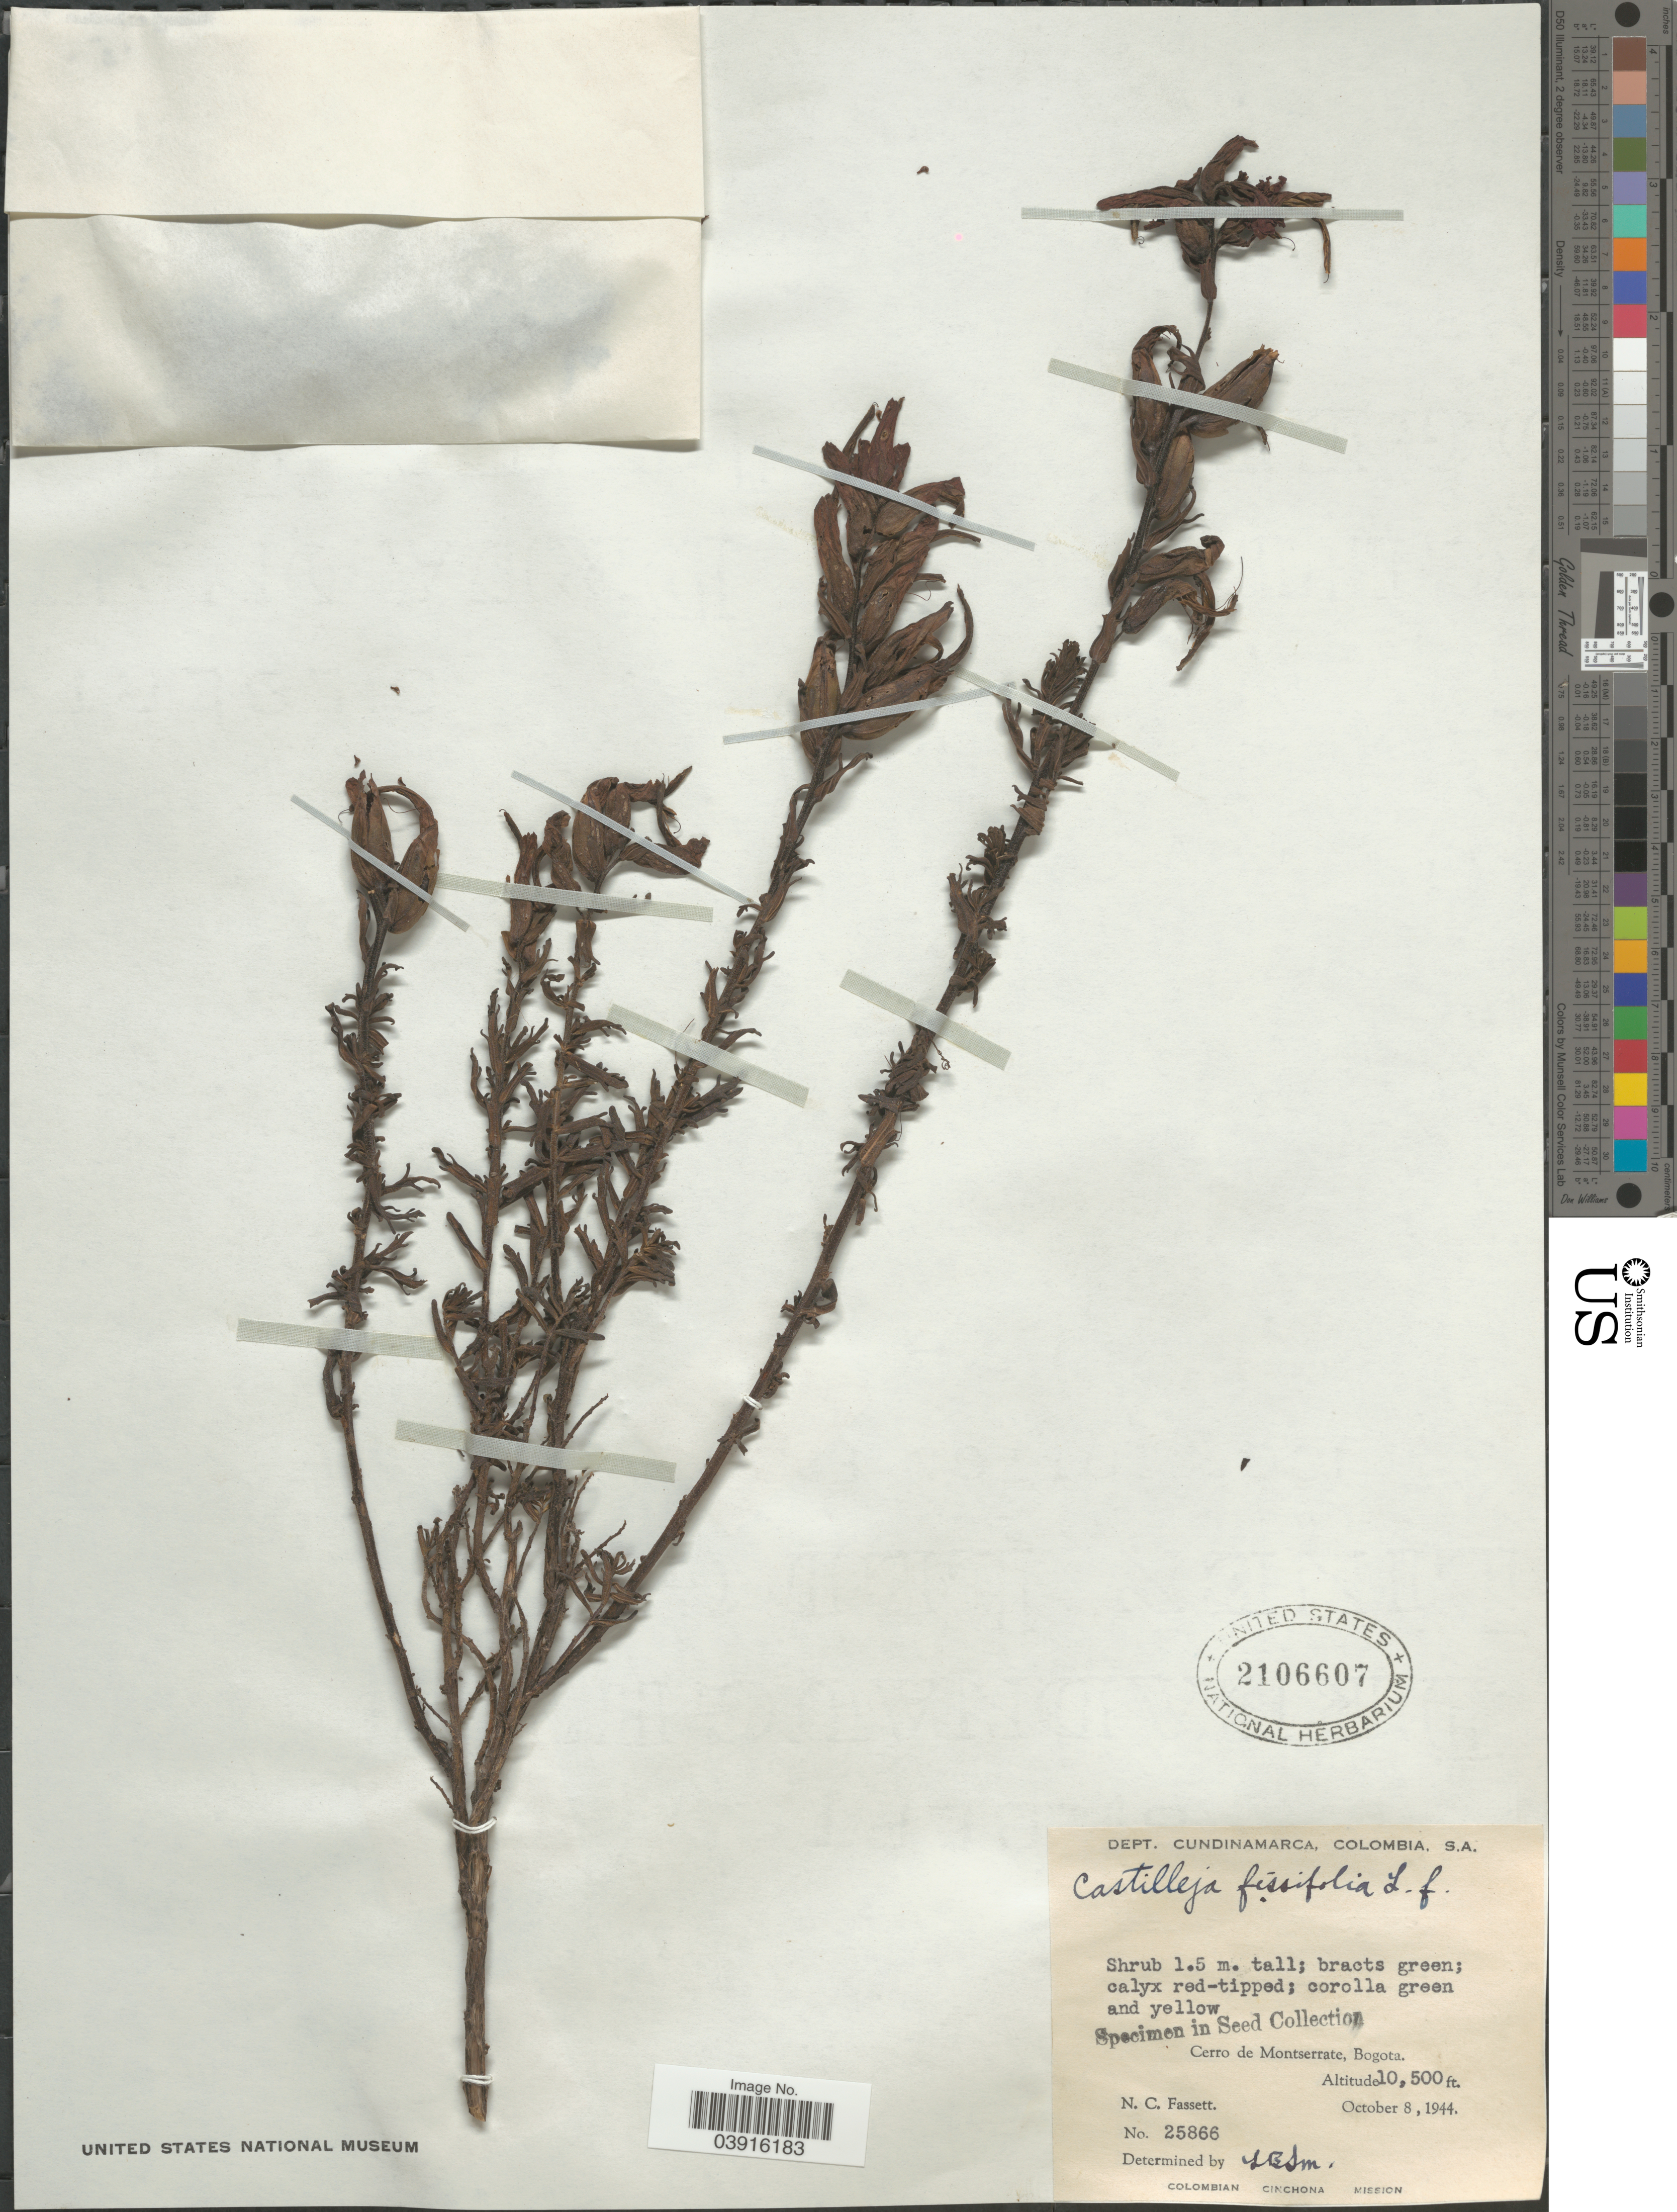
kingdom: Plantae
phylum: Tracheophyta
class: Magnoliopsida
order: Lamiales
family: Orobanchaceae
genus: Castilleja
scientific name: Castilleja fissifolia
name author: L. f.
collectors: N. C. Fassett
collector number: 25866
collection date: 1944-10-08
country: Colombia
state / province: Cundinamarca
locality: Dept. Cundinamarca. Cerro de Montserrate, Bogota.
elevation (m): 3200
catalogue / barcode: US 2106607